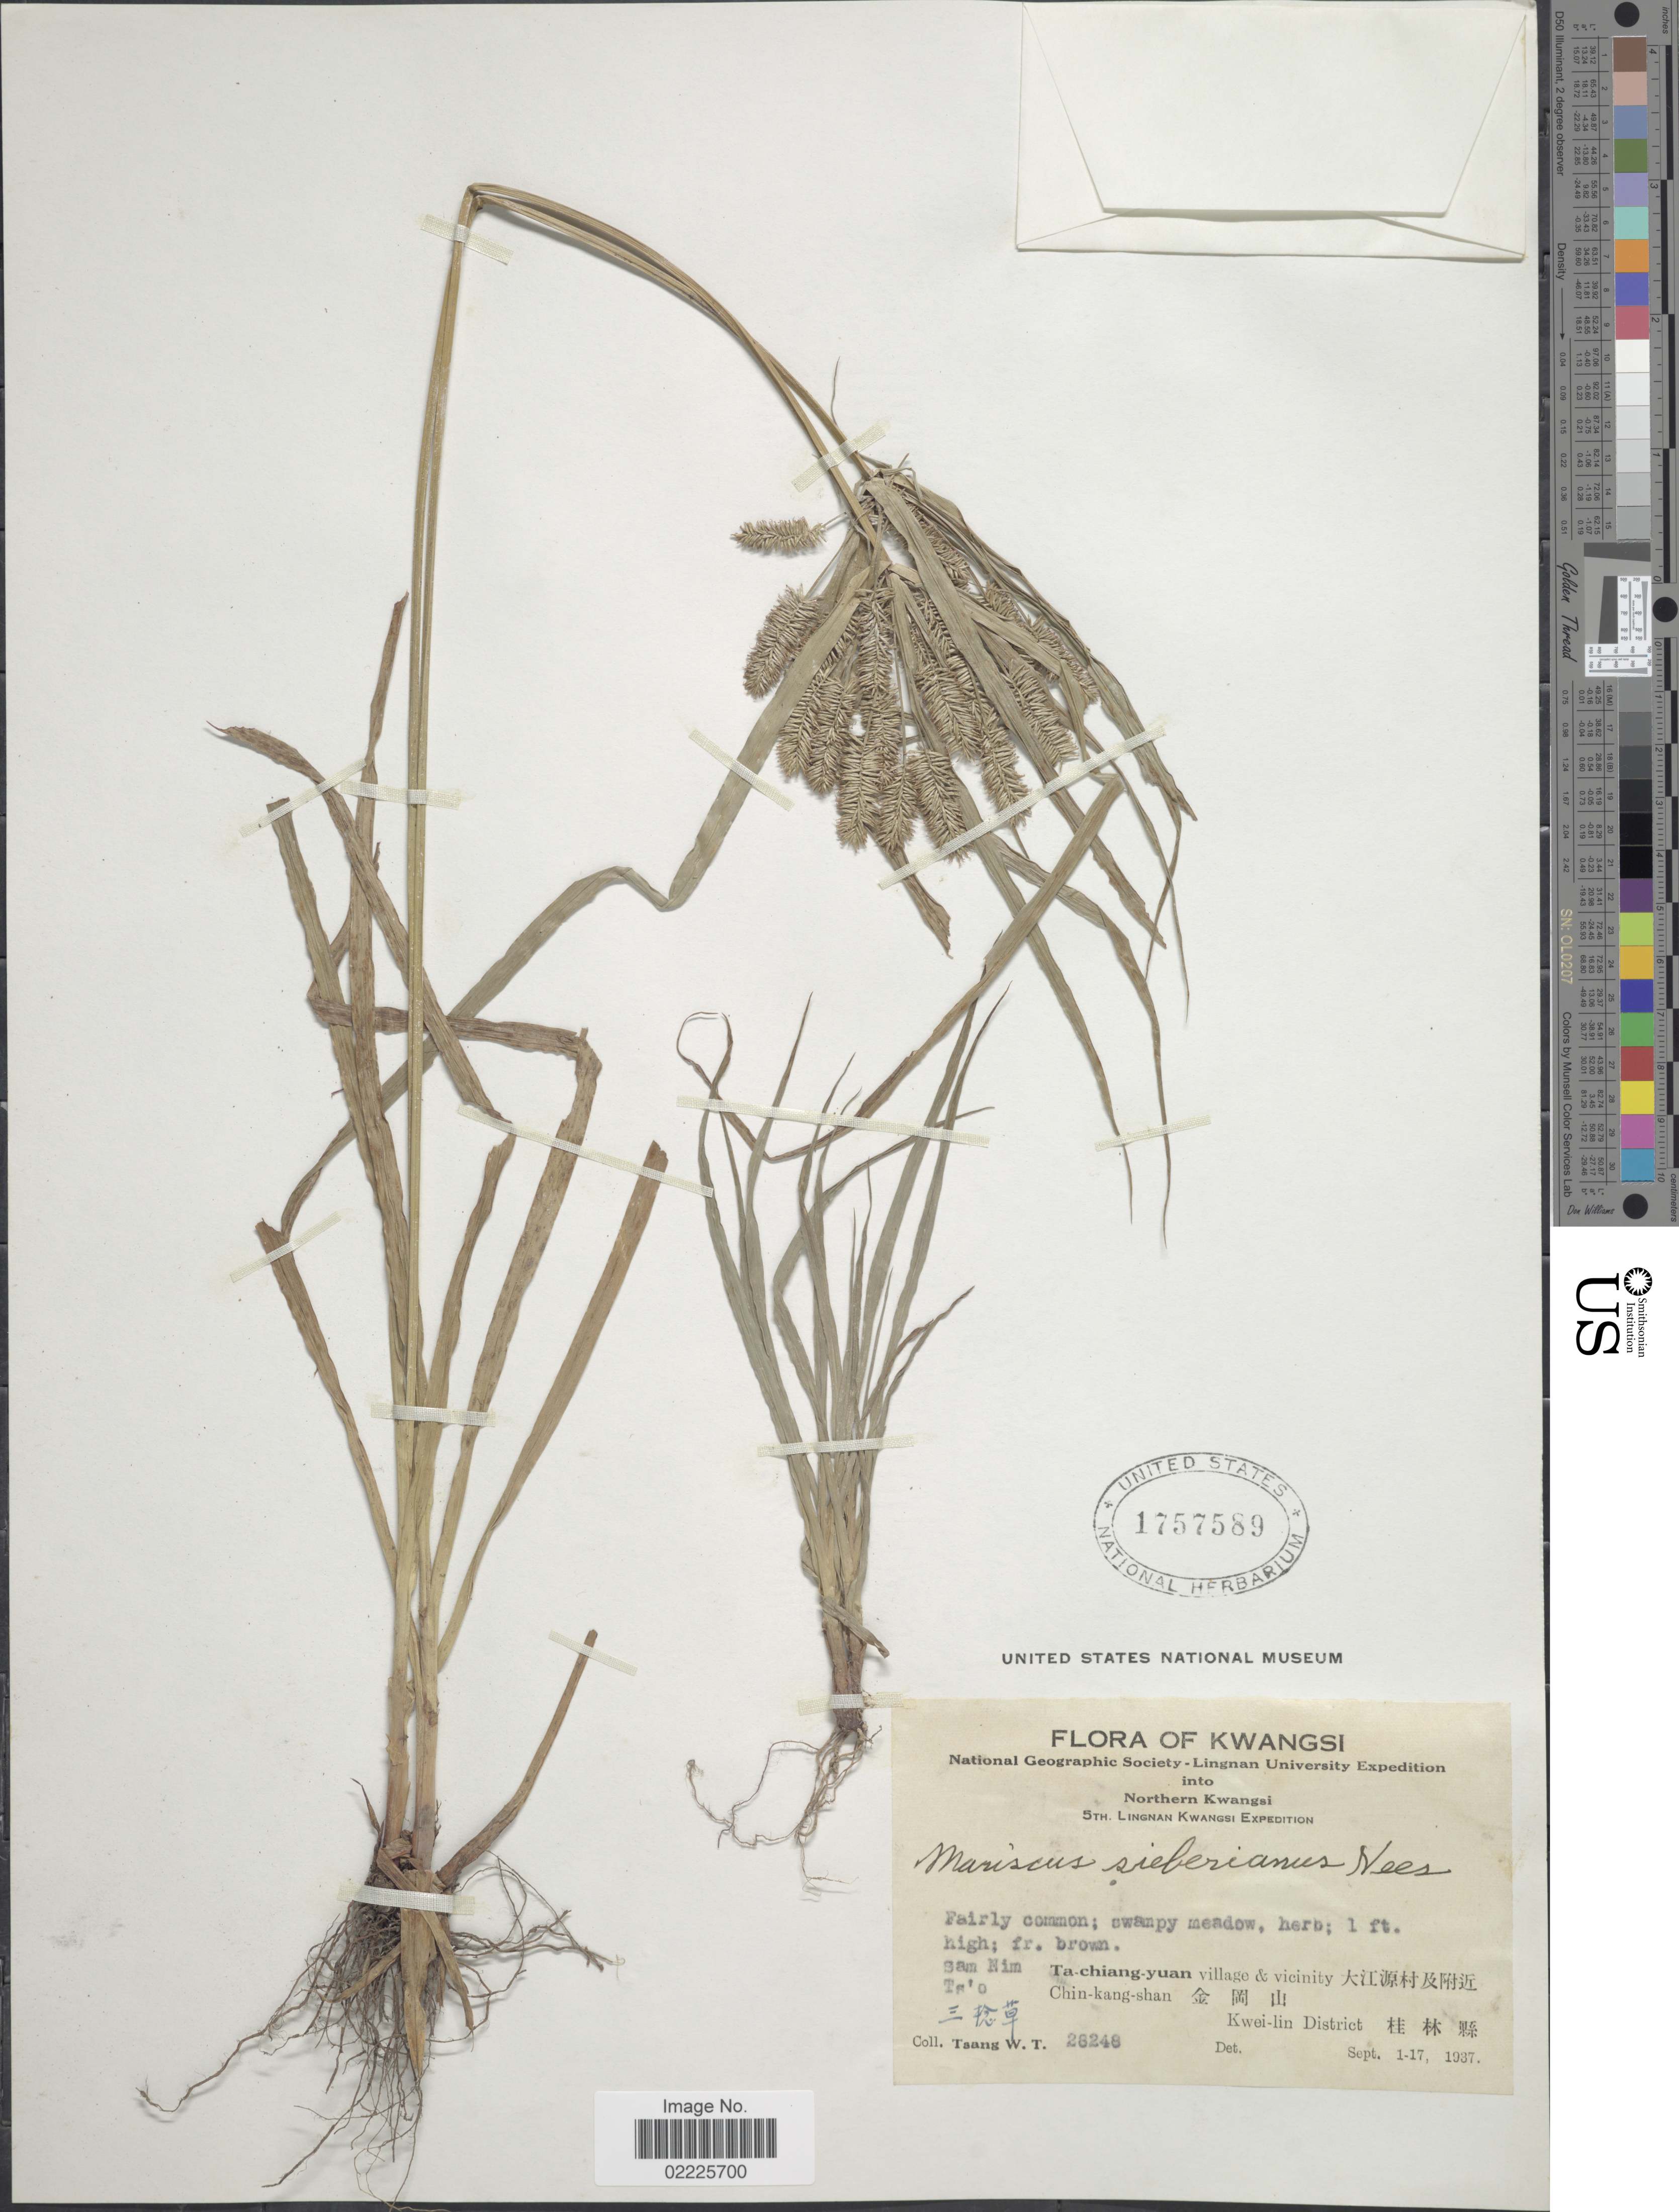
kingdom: Plantae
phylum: Tracheophyta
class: Liliopsida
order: Poales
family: Cyperaceae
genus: Cyperus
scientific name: Cyperus cyperoides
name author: (L.) Kuntze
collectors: W. T. Tsang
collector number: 26248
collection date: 1937-09-01/1937-09-17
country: China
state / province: Guangxi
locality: Kwangsi, Northern Kwangsi, San Nim, T'so, Ta-chiang-yuan village & vicinity, Chin-kang-shan, Kwei-lin District.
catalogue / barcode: US 1757589